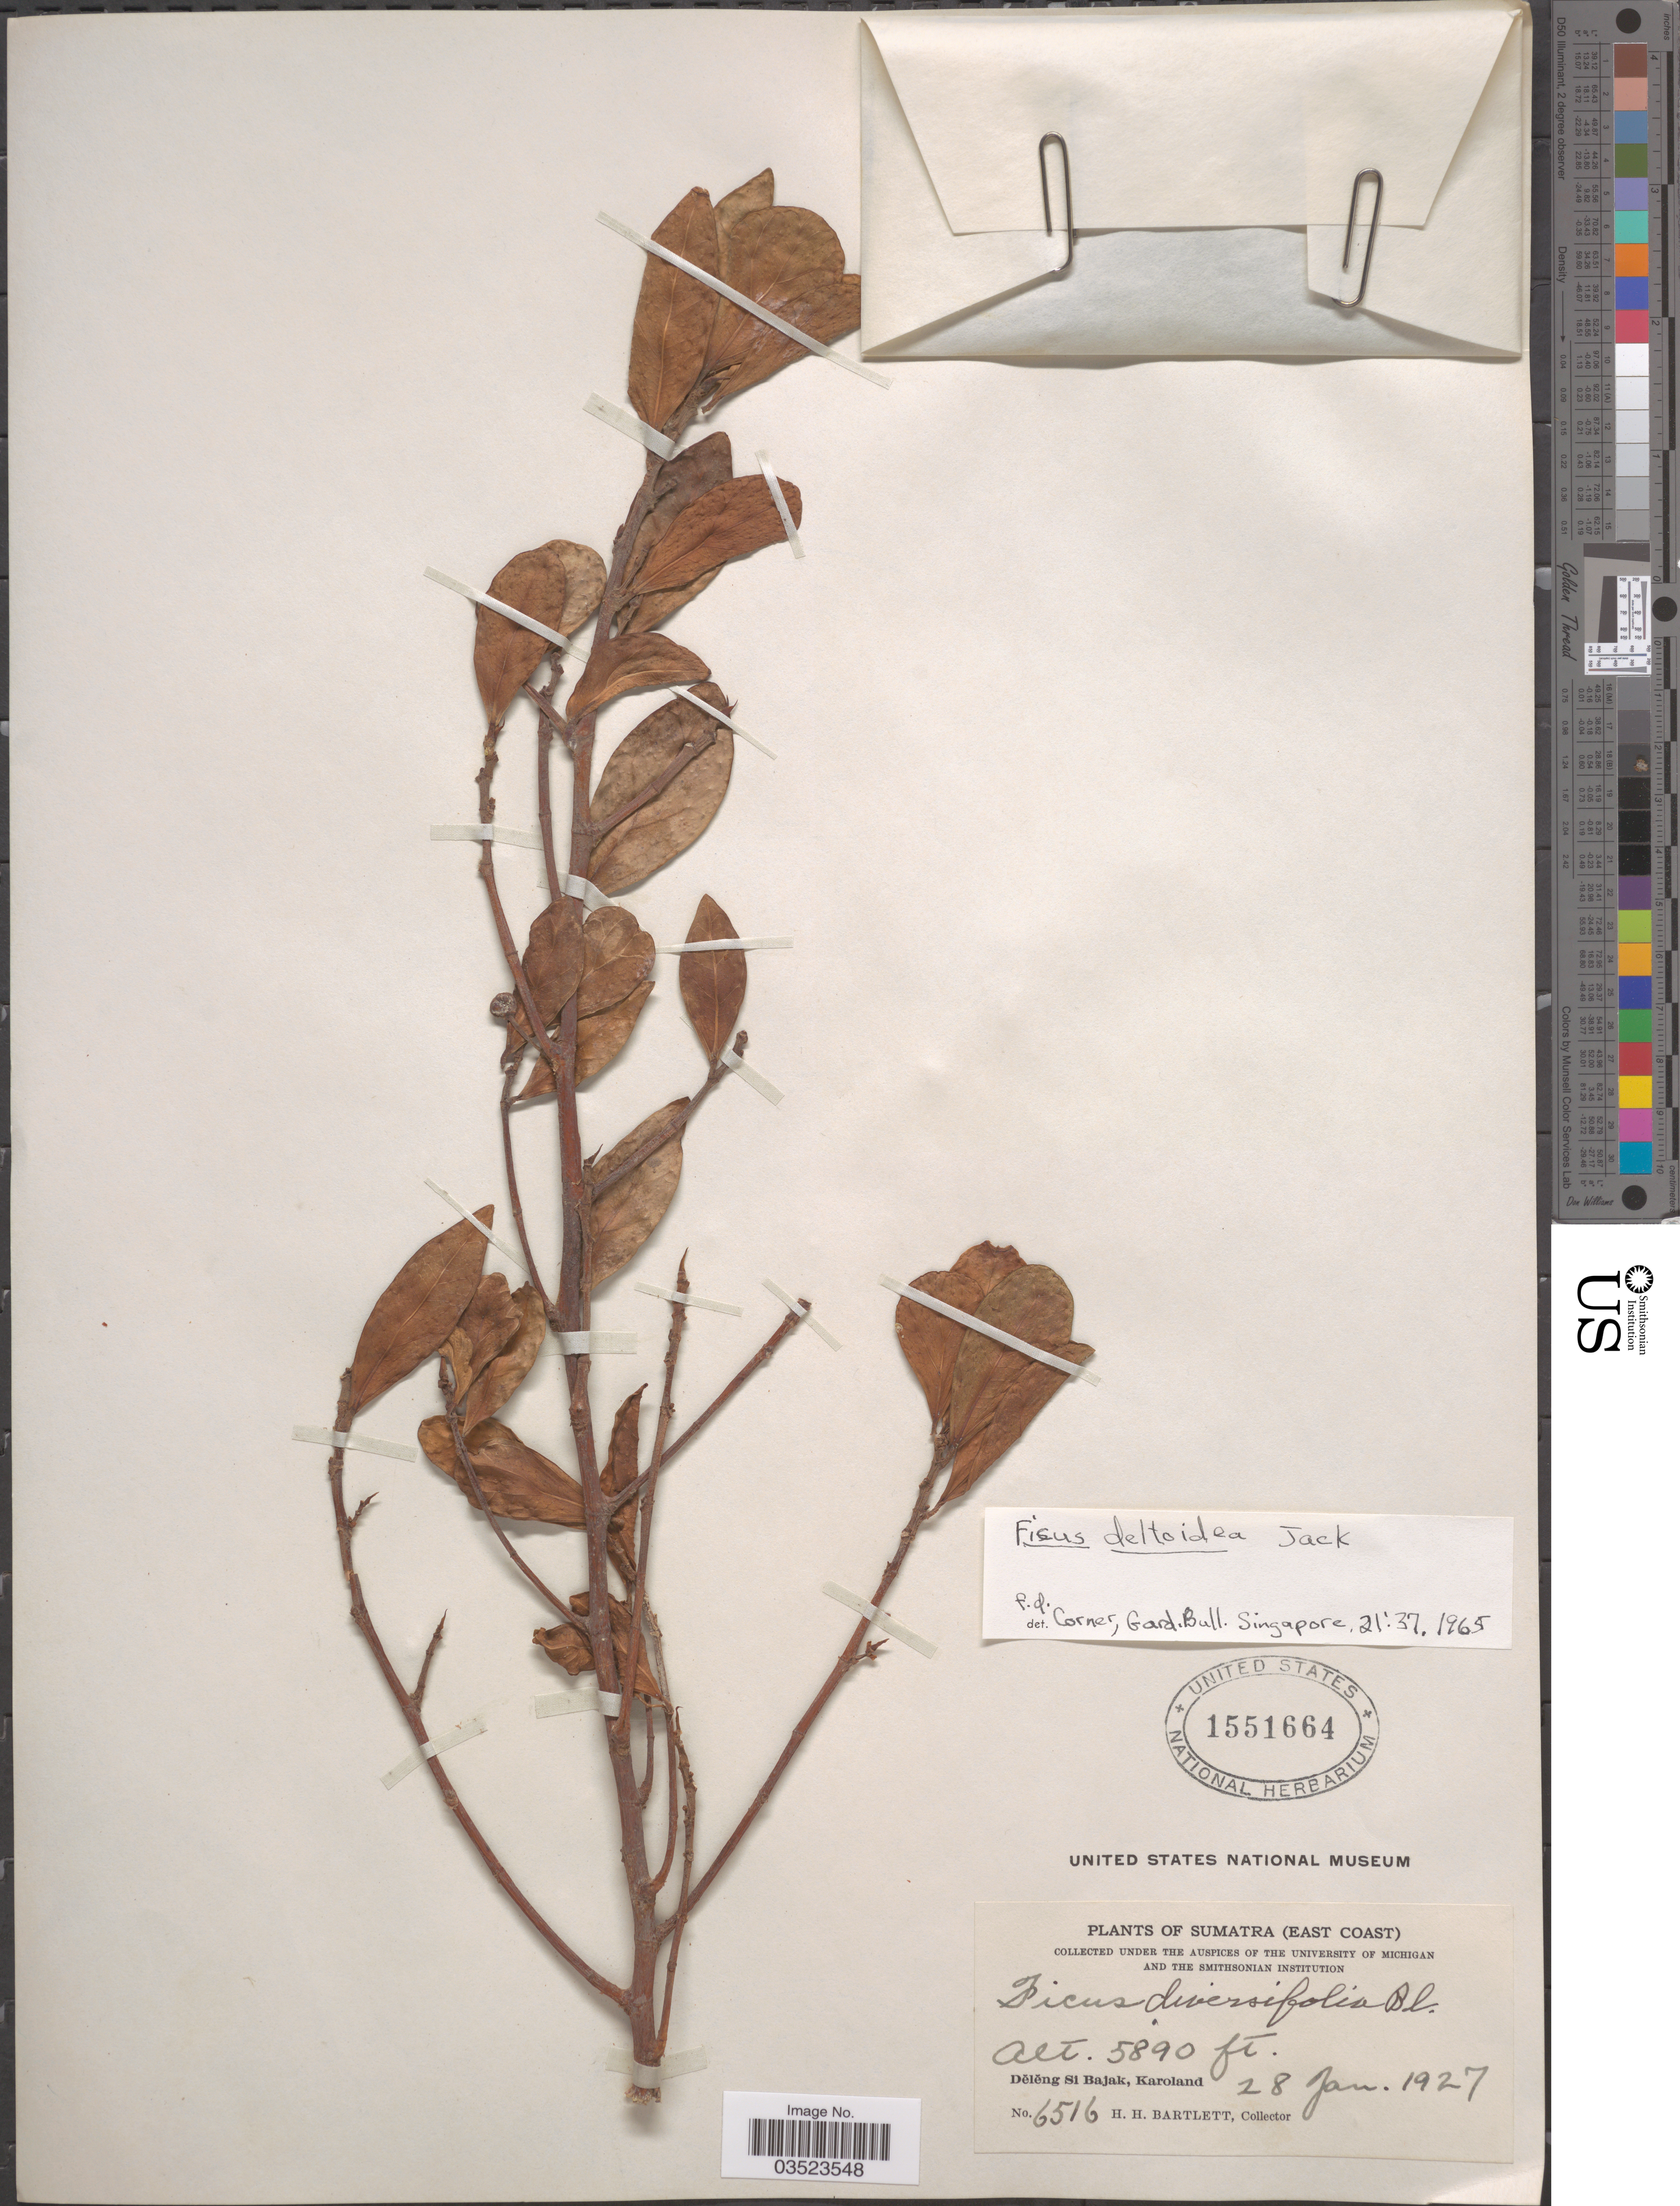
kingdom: Plantae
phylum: Tracheophyta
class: Magnoliopsida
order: Rosales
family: Moraceae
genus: Ficus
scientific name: Ficus deltoidea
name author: Jack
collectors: H. H. Bartlett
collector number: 6516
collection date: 1927-01-28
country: Indonesia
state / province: Sumatra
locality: Sumatra (East Coast). Dĕlĕng Si Bajak, Karoland.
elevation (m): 1795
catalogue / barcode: US 1551664